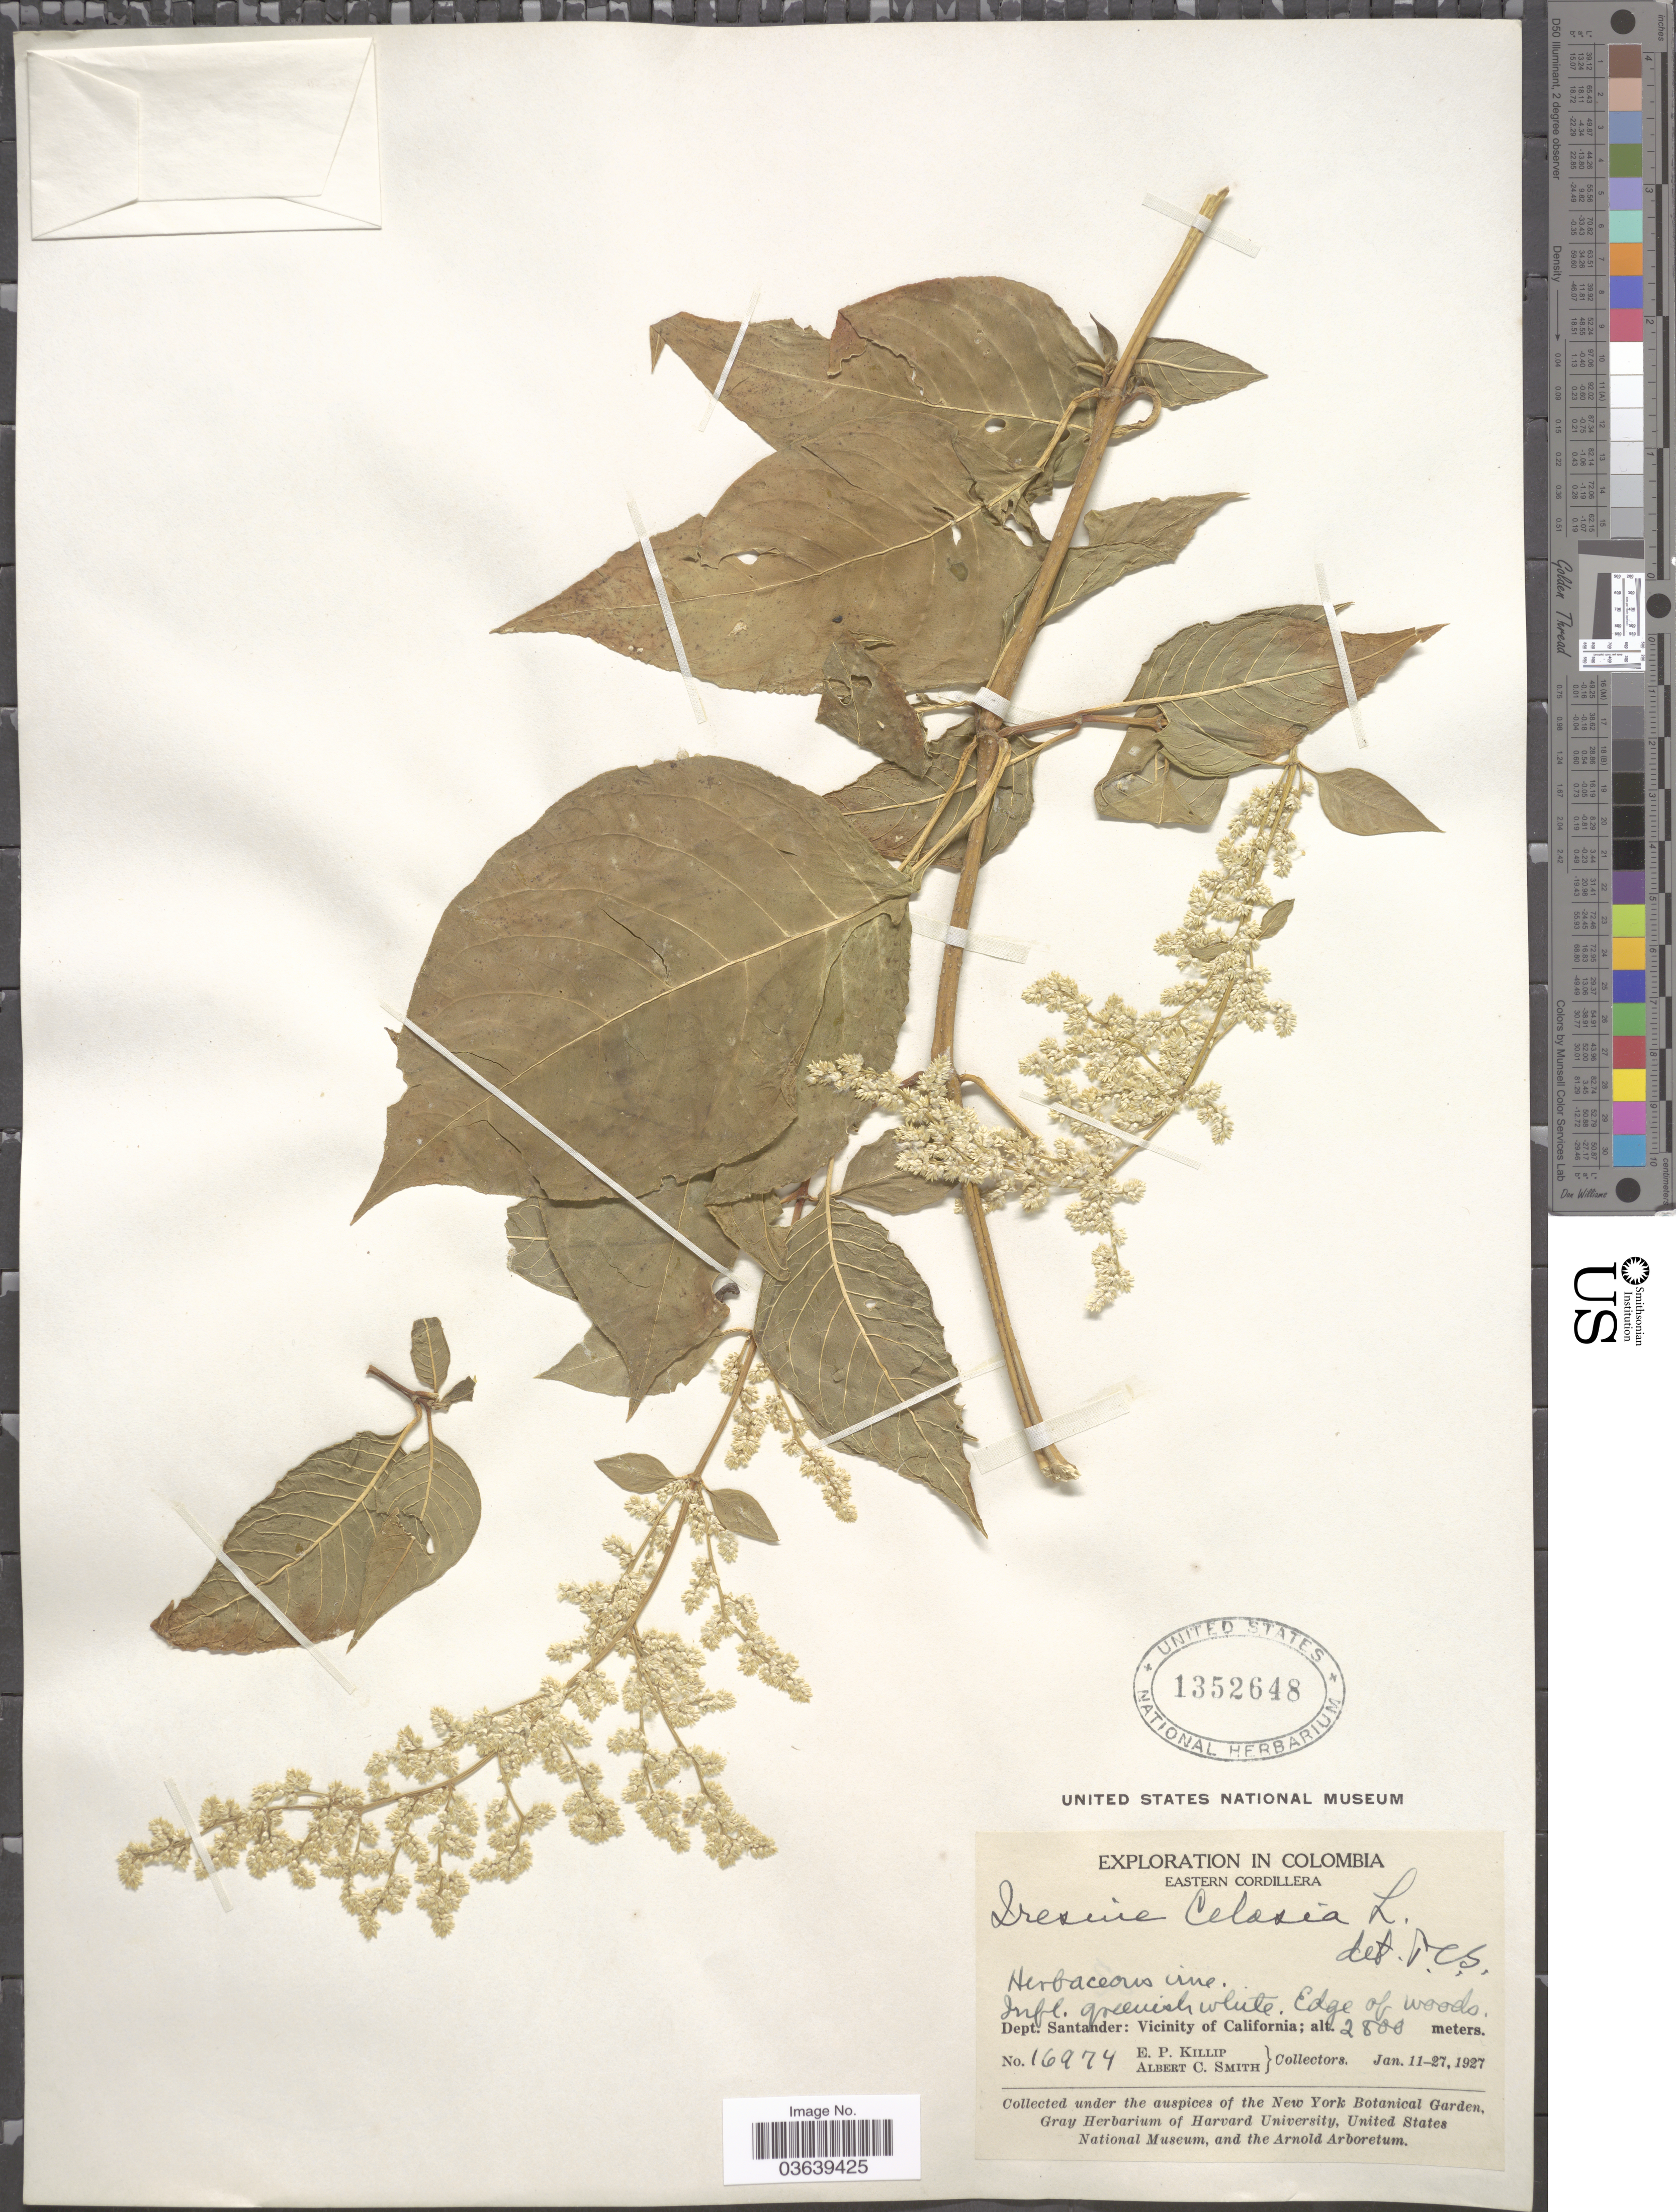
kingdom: Plantae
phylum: Tracheophyta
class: Magnoliopsida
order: Caryophyllales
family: Amaranthaceae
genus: Iresine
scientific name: Iresine celosia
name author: L.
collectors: E. P. Killip & A. C. Smith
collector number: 16974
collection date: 1927-01-11/1927-01-27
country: Colombia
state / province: Santander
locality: Eastern Cordillera. Dept. Santander: Vicinity of California.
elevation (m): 2800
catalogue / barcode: US 1352648